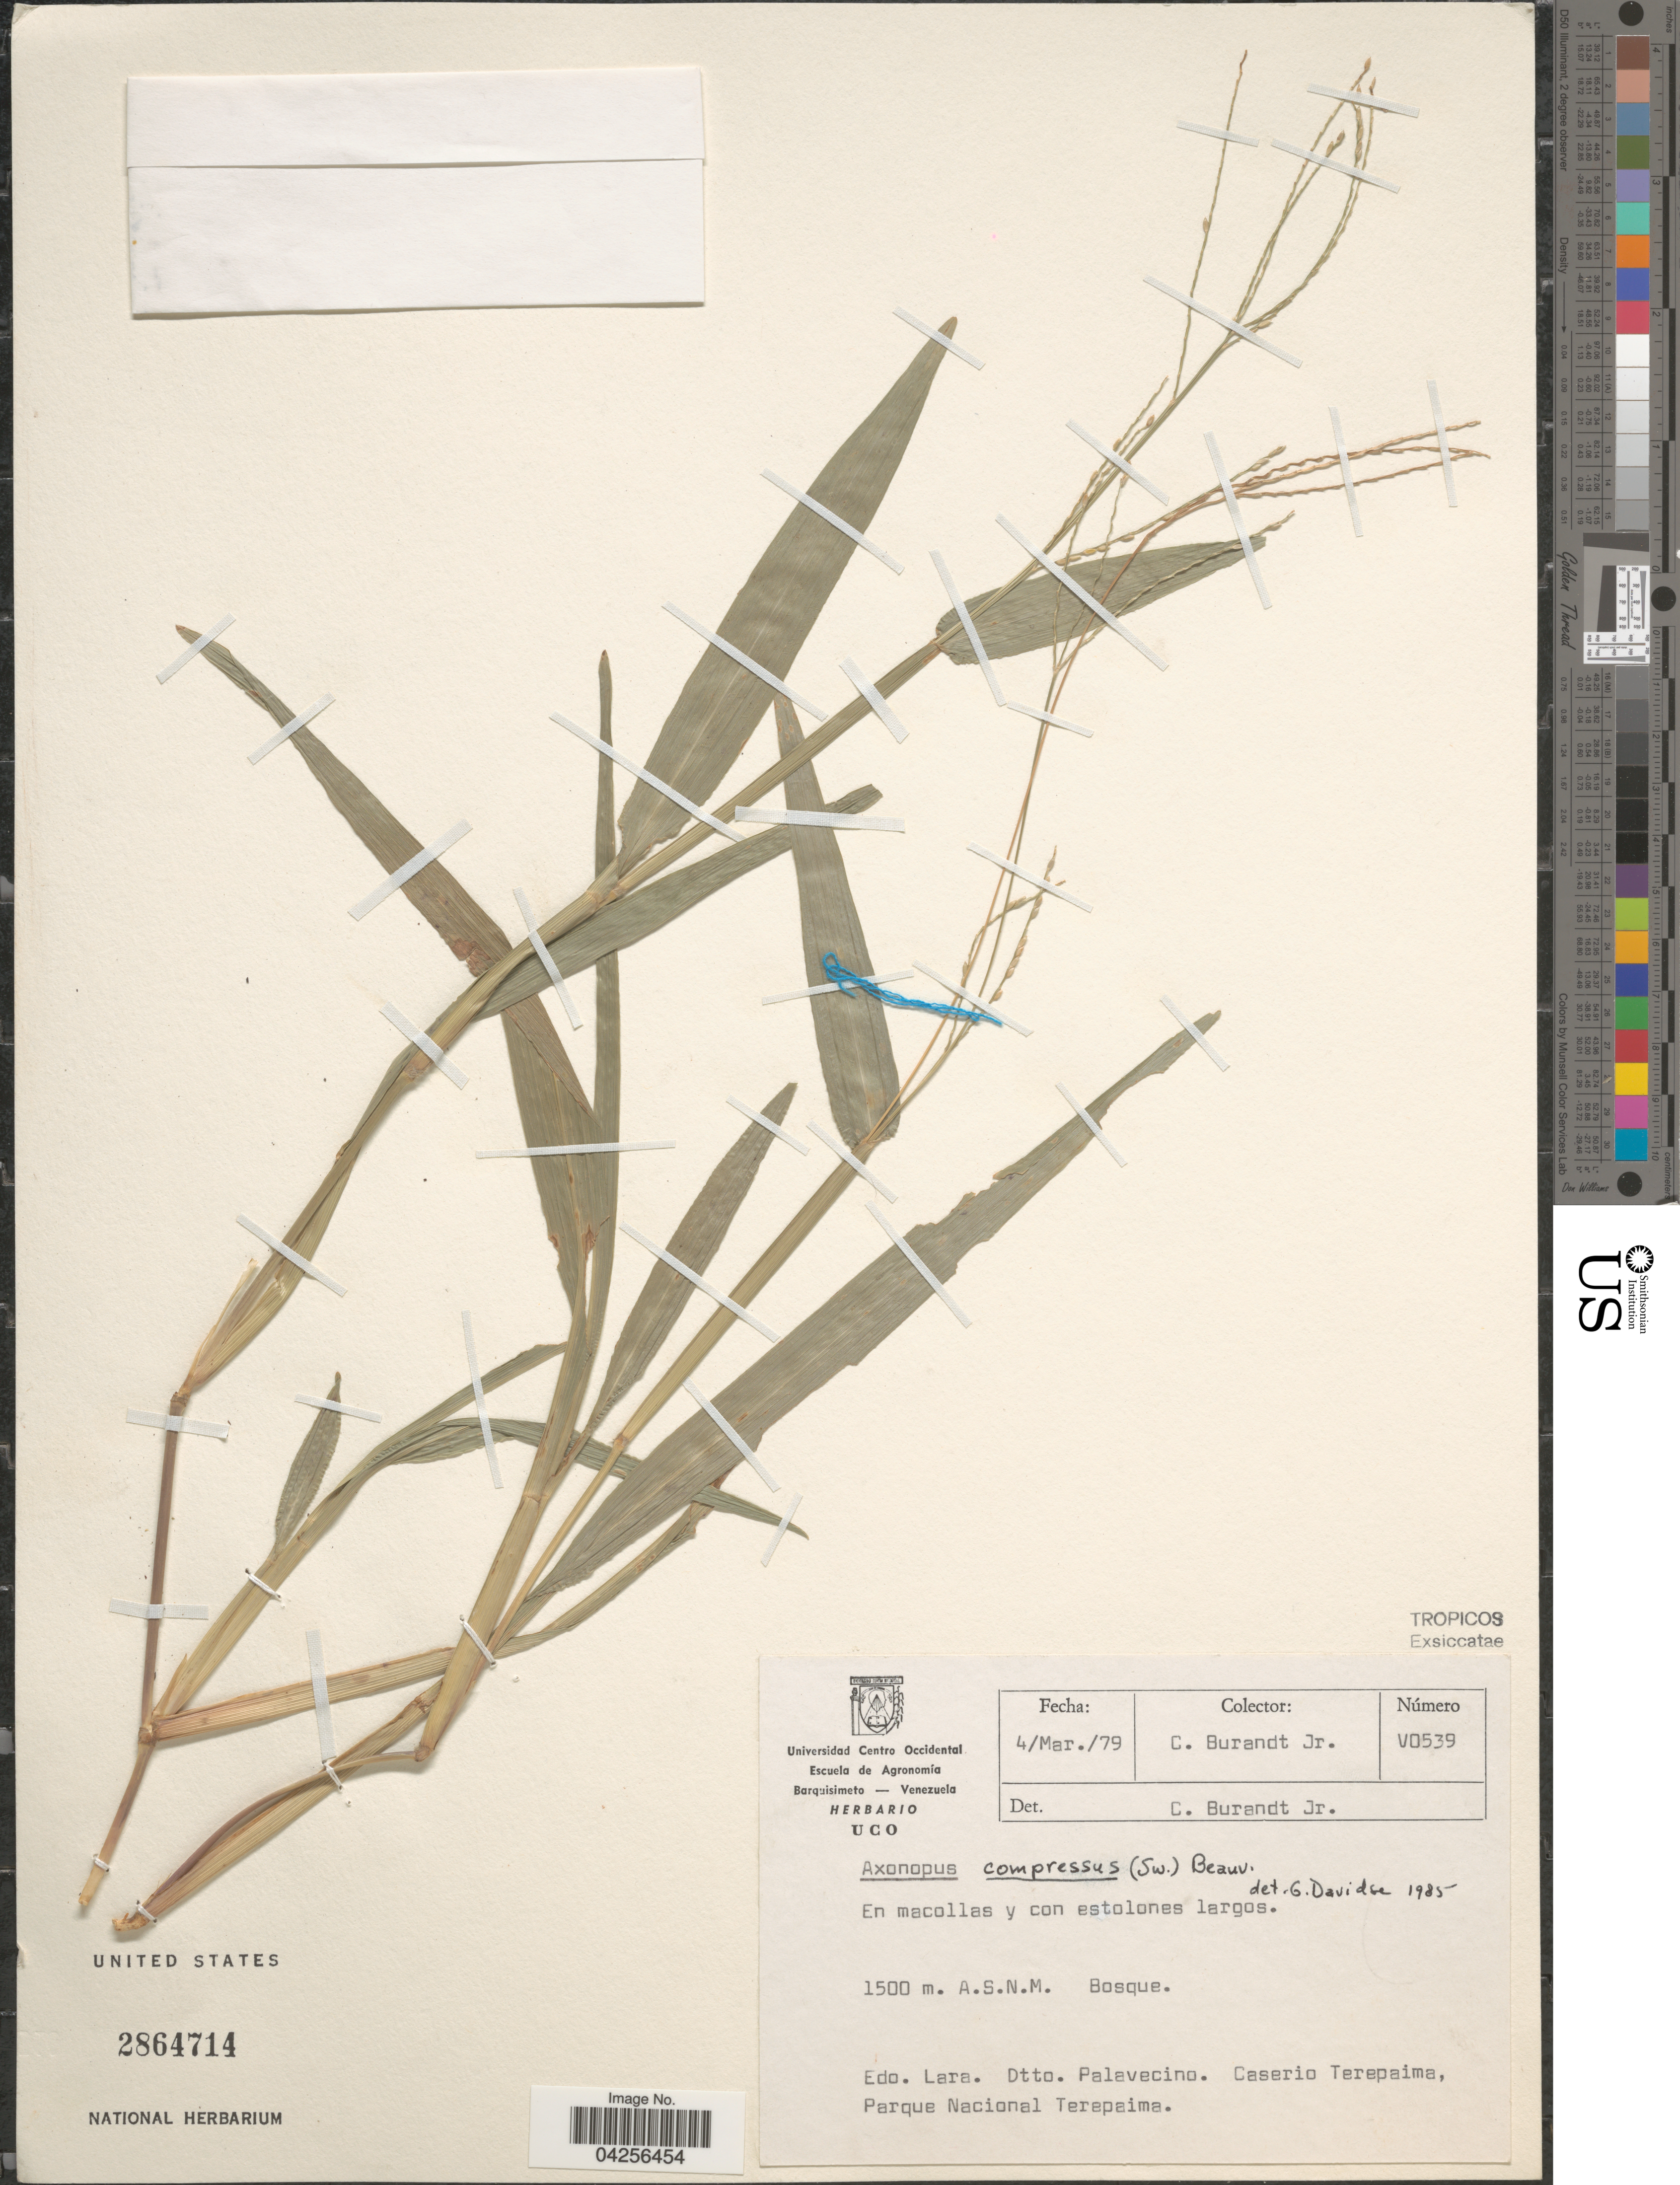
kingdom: Plantae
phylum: Tracheophyta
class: Liliopsida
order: Poales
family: Poaceae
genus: Axonopus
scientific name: Axonopus compressus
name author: (Sw.) P. Beauv.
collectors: C. Burandt Jr.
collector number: V0539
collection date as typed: Transcribed d/m/y: 4/3/79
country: Venezuela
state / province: Lara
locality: Dtto. Palavecino. Caserio Terepaima. Parque Nacional Terapaima.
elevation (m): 1500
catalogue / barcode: US 2864714